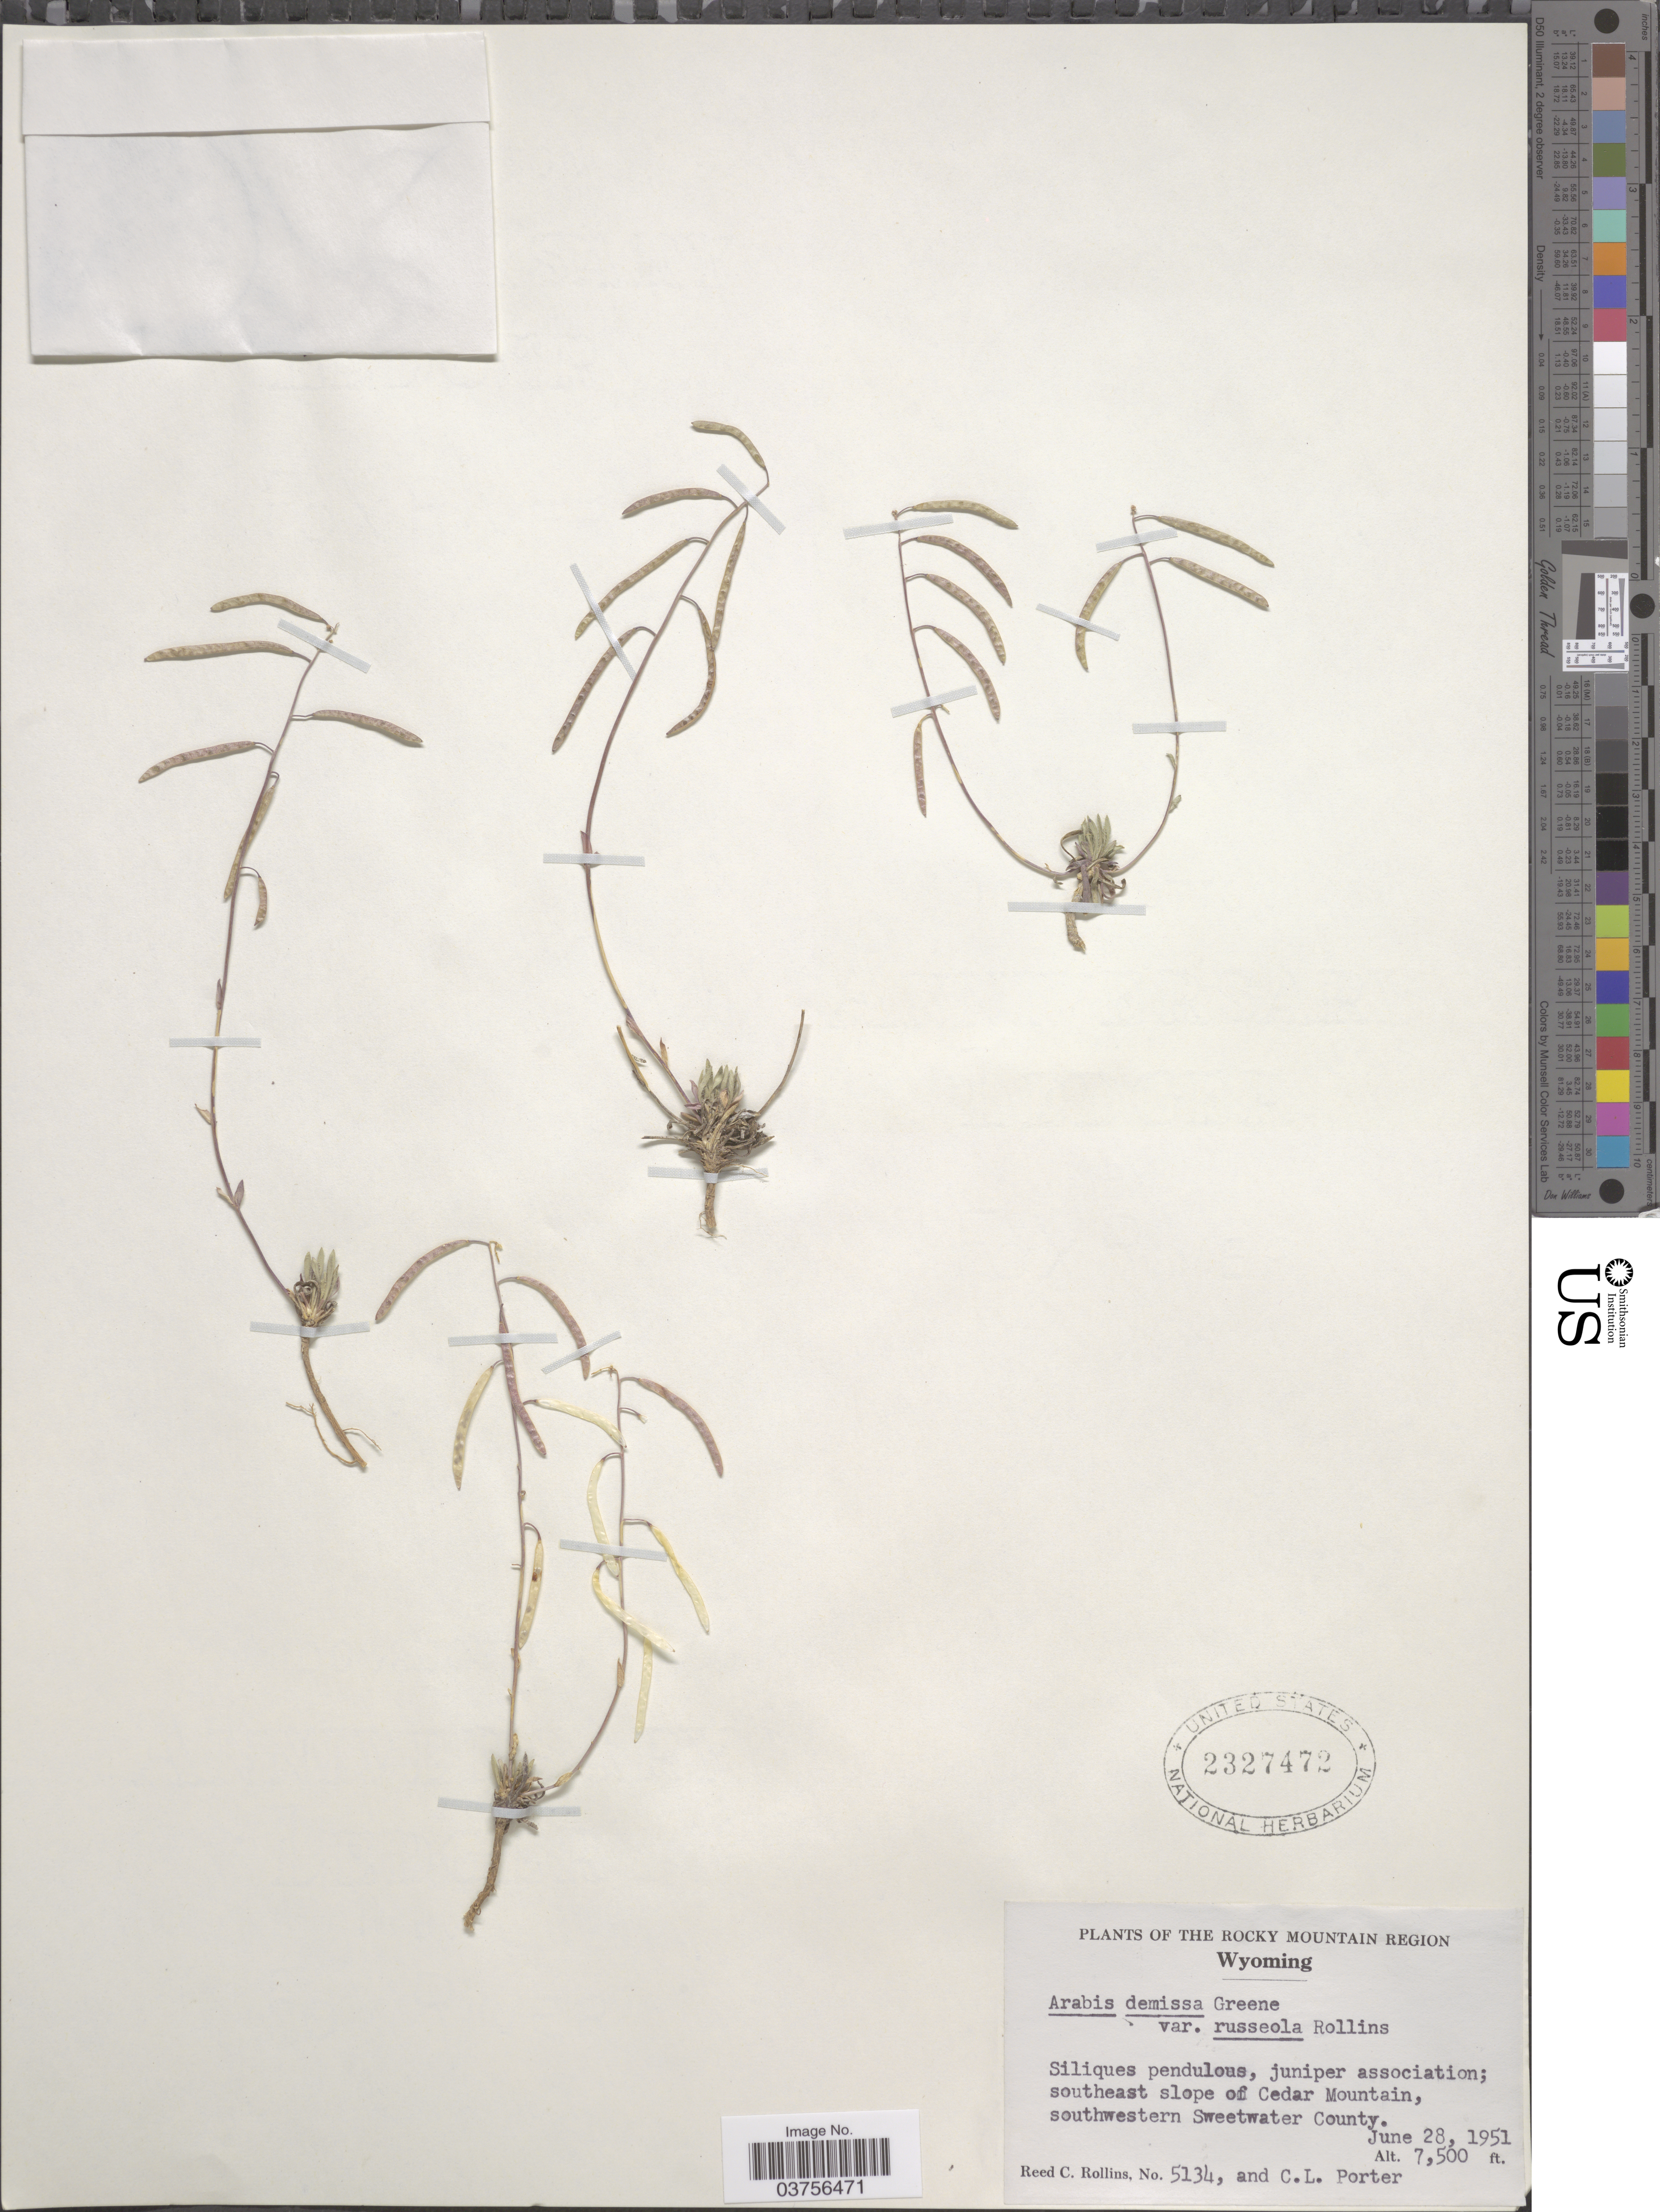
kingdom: Plantae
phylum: Tracheophyta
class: Magnoliopsida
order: Brassicales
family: Brassicaceae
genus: Arabis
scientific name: Arabis demissa var. russeola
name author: Rollins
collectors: R. C. Rollins & C. L. Porter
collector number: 5134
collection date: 1951-06-28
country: United States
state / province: Wyoming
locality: The Rocky Mountain Region. Southeast slope of Cedar Mountain, southwestern Sweetwater County.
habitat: juniper association; southeast slope of mountain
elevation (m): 2286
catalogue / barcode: US 2327472